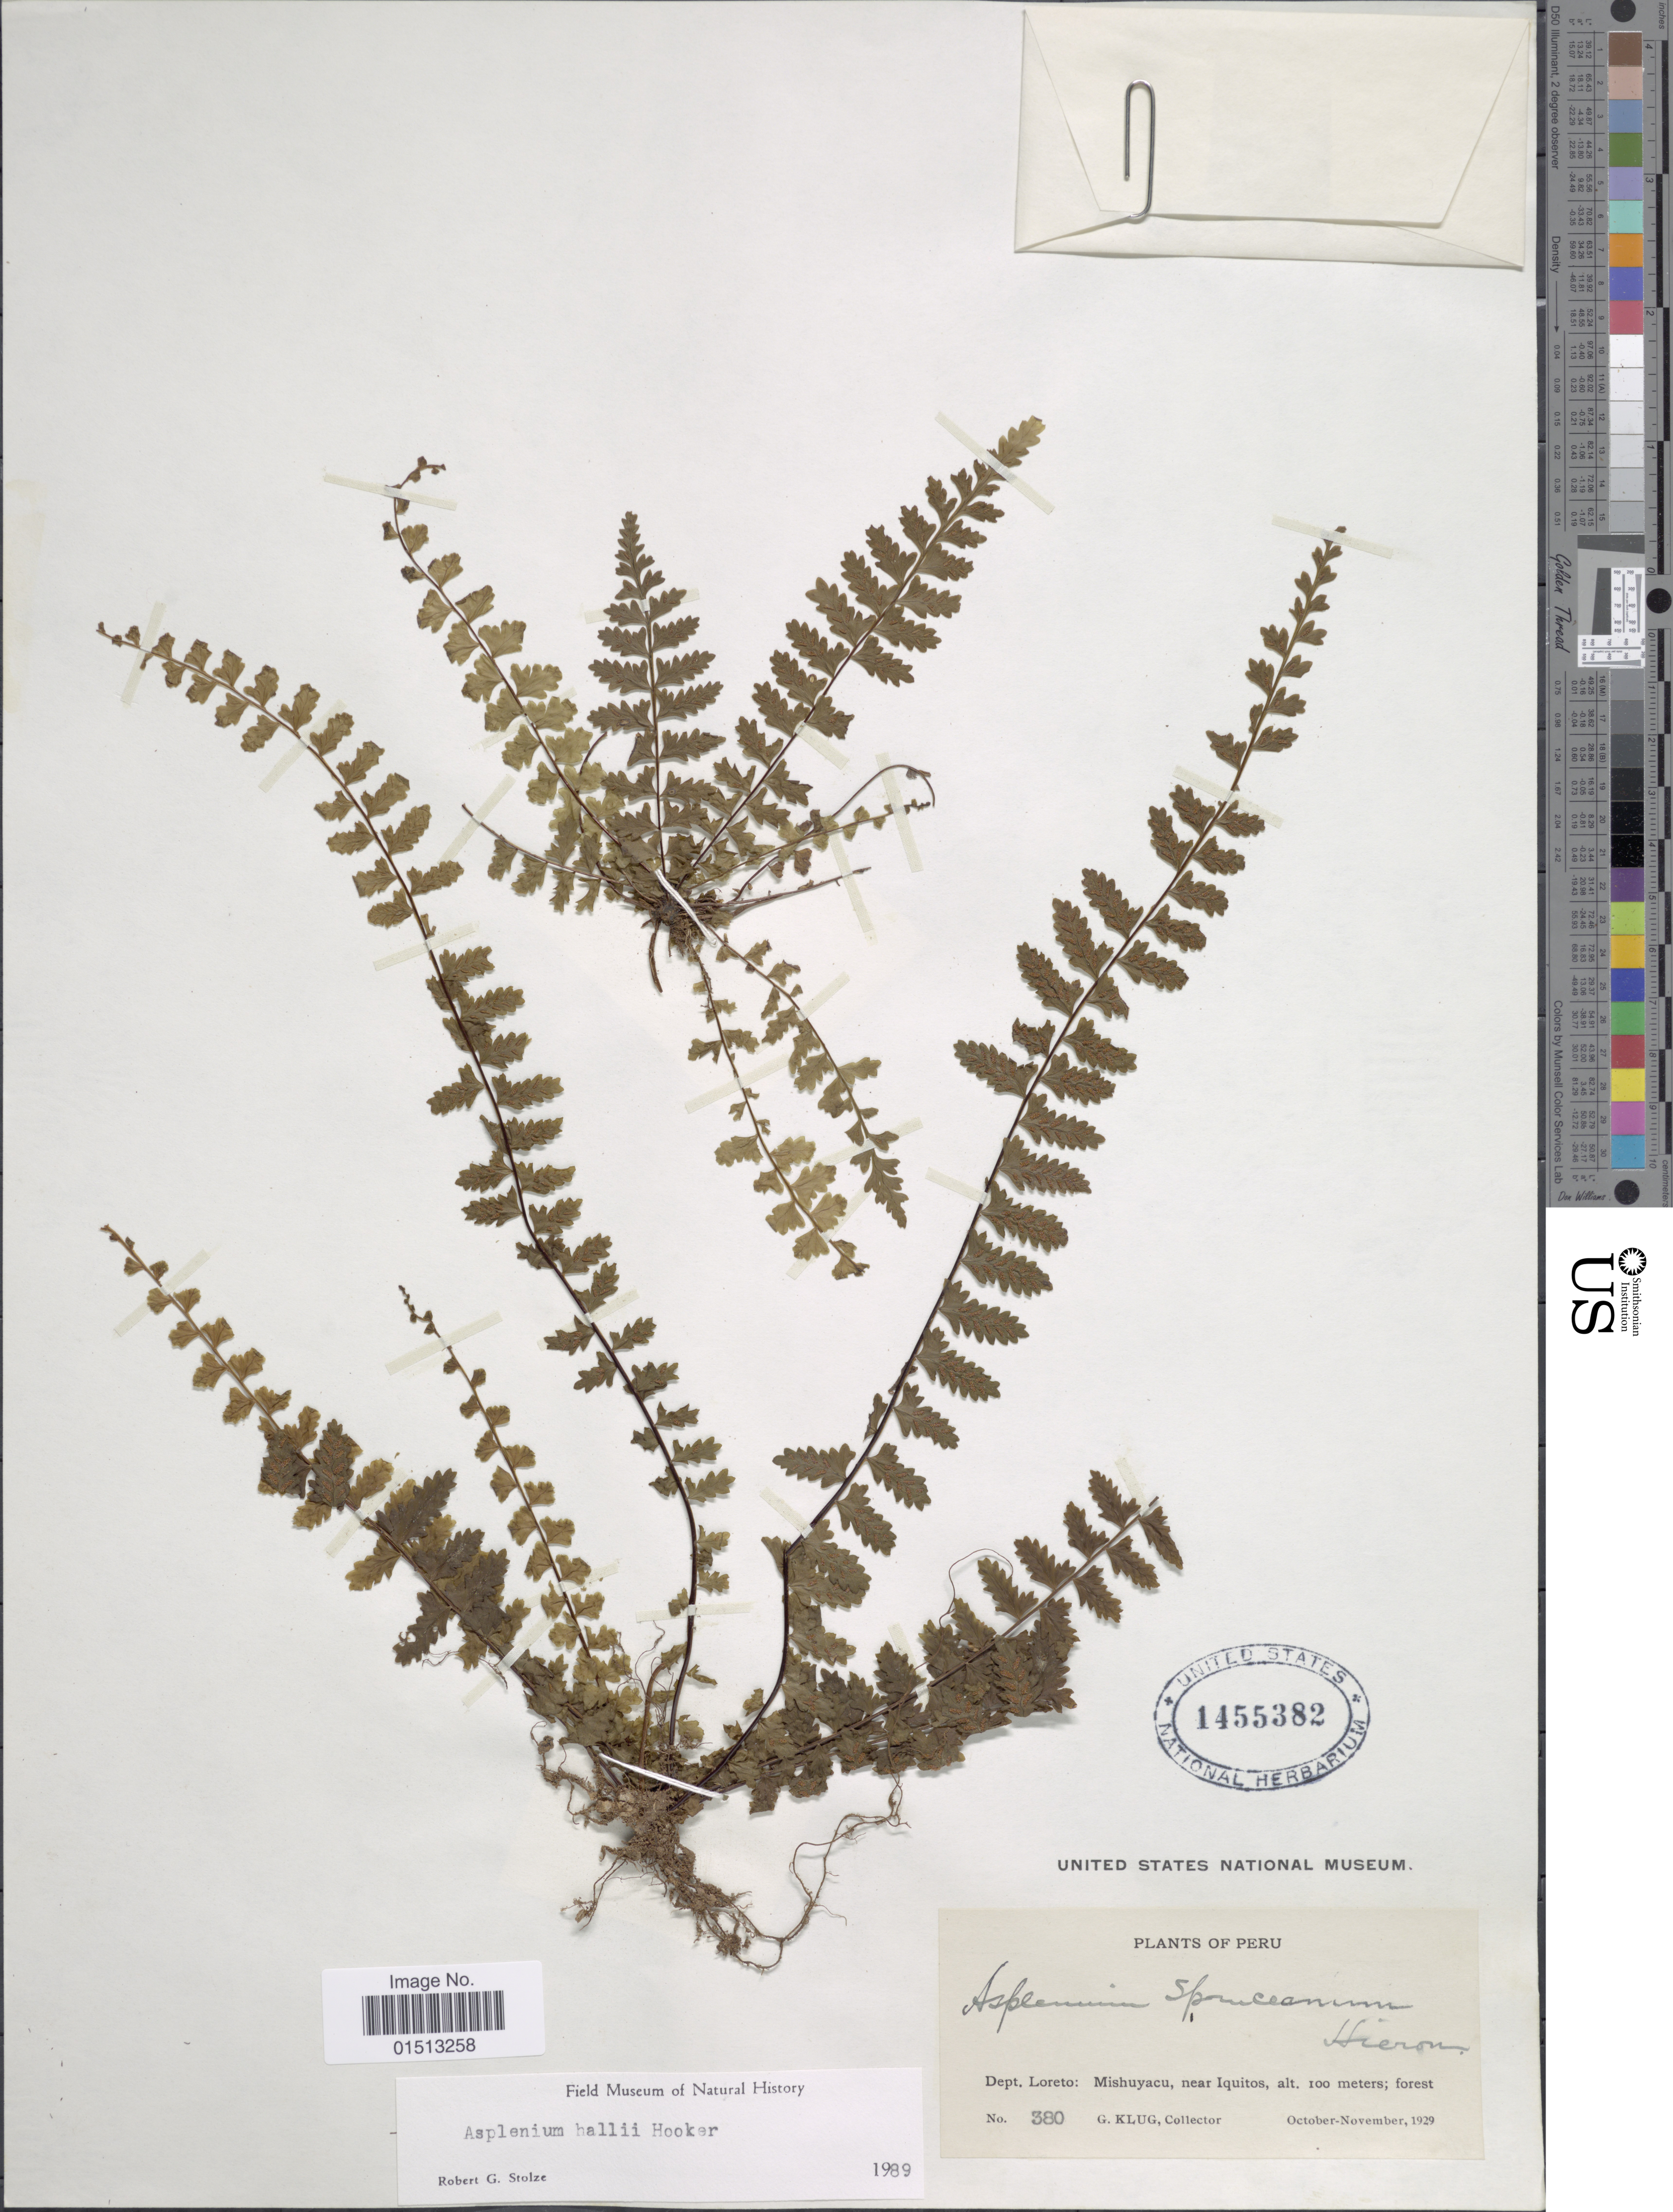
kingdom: Plantae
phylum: Tracheophyta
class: Polypodiopsida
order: Polypodiales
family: Aspleniaceae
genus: Asplenium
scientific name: Asplenium spruceanum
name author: Hieron.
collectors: G. Klug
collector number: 380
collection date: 1929-10/1929-11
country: Peru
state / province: Loreto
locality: Mishuyacu, near Iquitos.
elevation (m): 100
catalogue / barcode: US 1455382